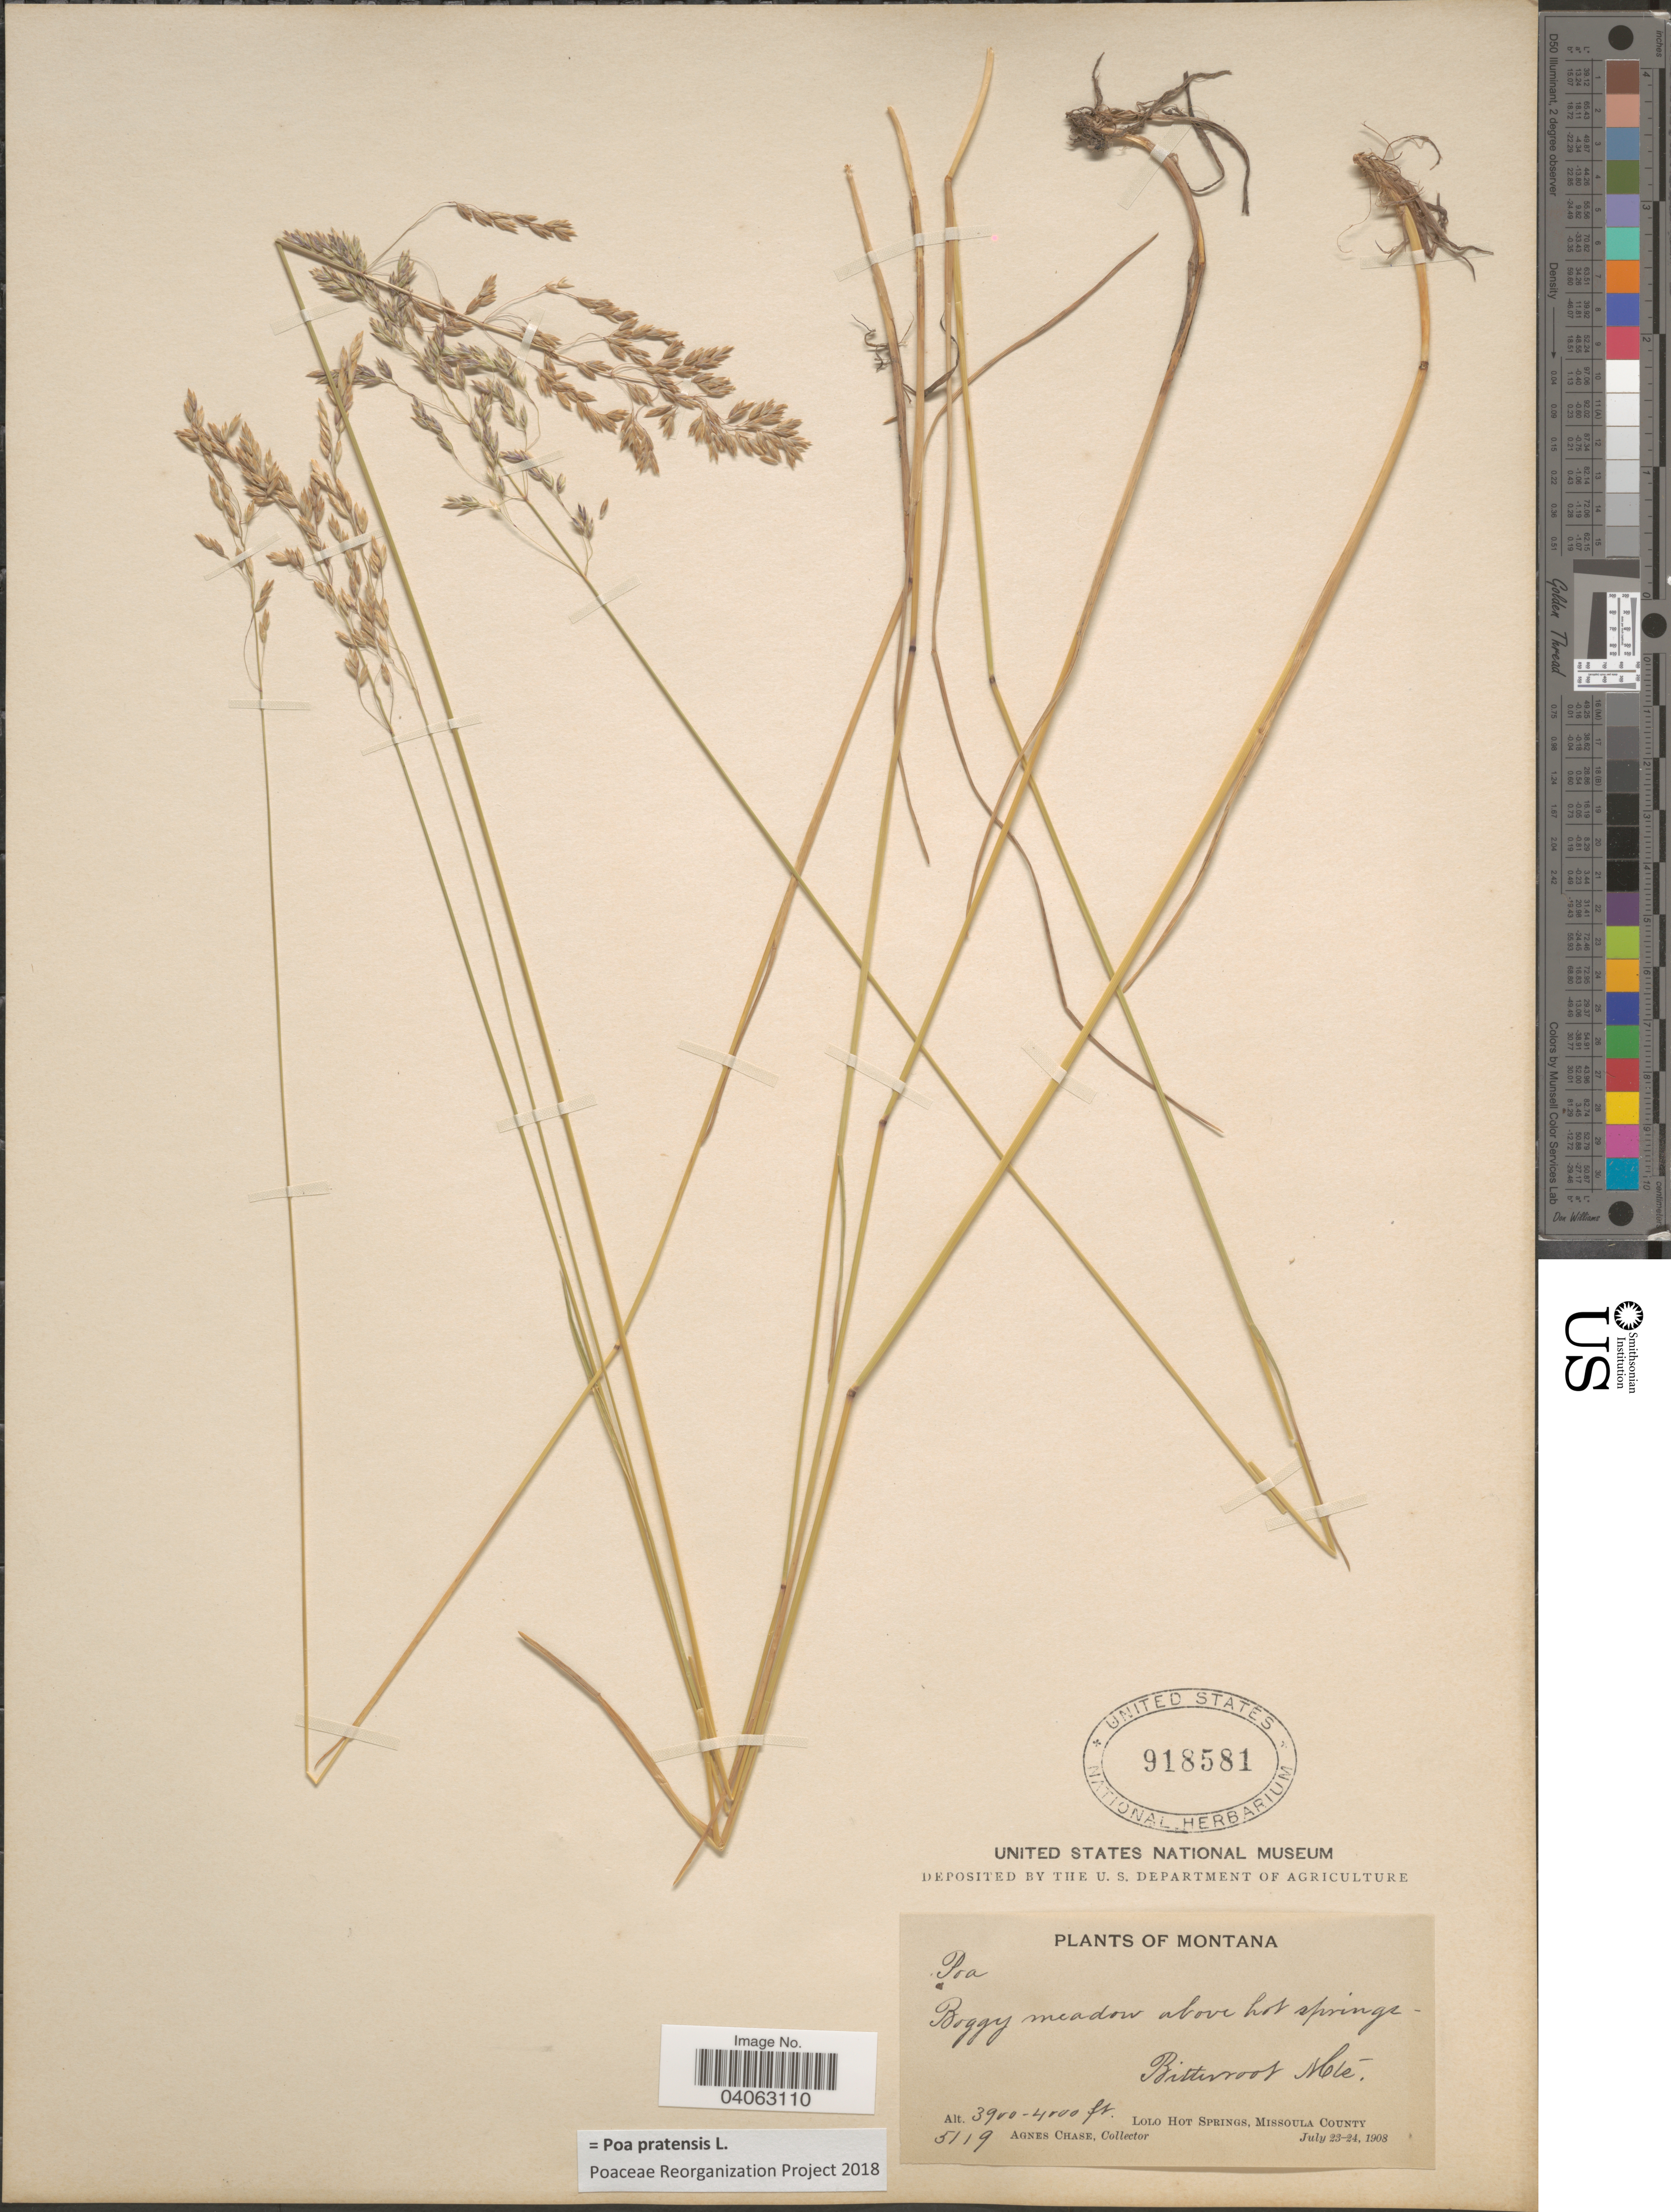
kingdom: Plantae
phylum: Tracheophyta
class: Liliopsida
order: Poales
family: Poaceae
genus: Poa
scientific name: Poa pratensis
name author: L.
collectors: A. Chase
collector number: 5119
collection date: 1908-07-23/1908-07-24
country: United States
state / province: Montana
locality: Above hot springs. Bitterroot Mts. Lolo Hot Springs, Missoula County.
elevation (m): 1189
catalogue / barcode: US 918581